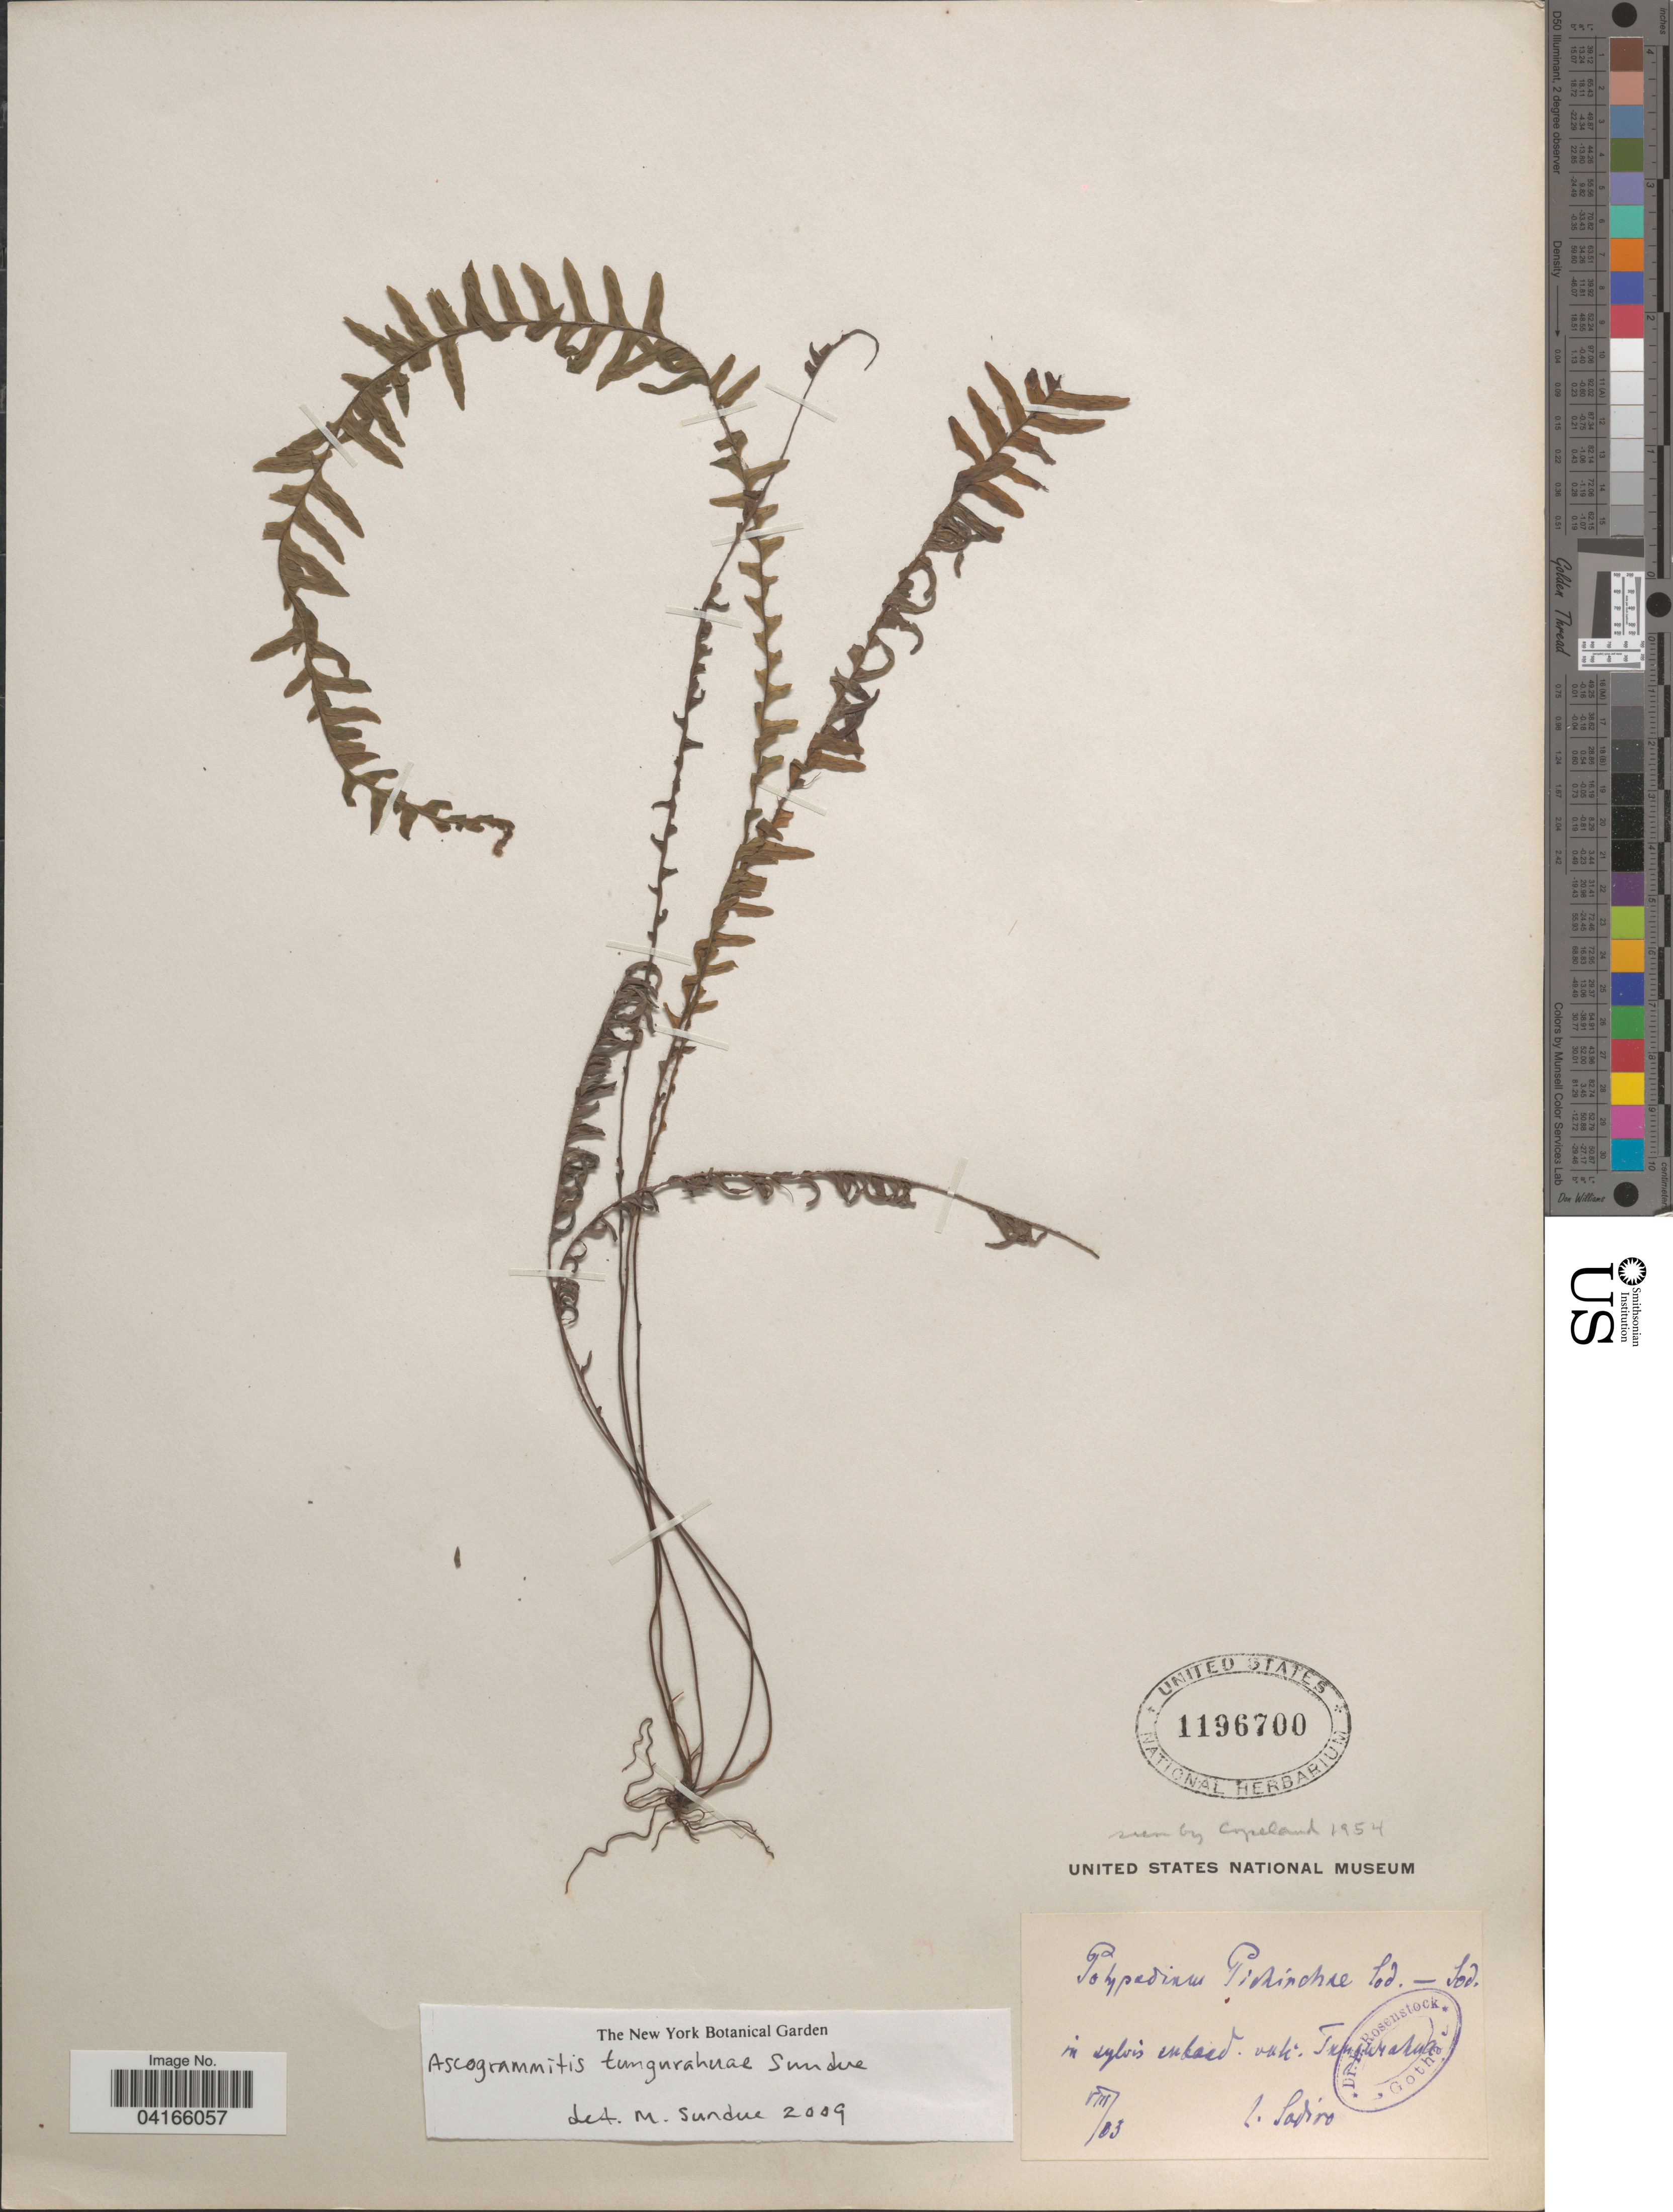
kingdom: Plantae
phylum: Tracheophyta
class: Polypodiopsida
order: Polypodiales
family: Polypodiaceae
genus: Ascogrammitis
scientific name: Ascogrammitis tungurahuae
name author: Sundue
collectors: L. Sadiro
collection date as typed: Transcribed d/m/y: /8/3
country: Ecuador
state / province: Tungurahua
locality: In sylvis enbaad. vali. Tungurahua.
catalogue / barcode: US 1196700